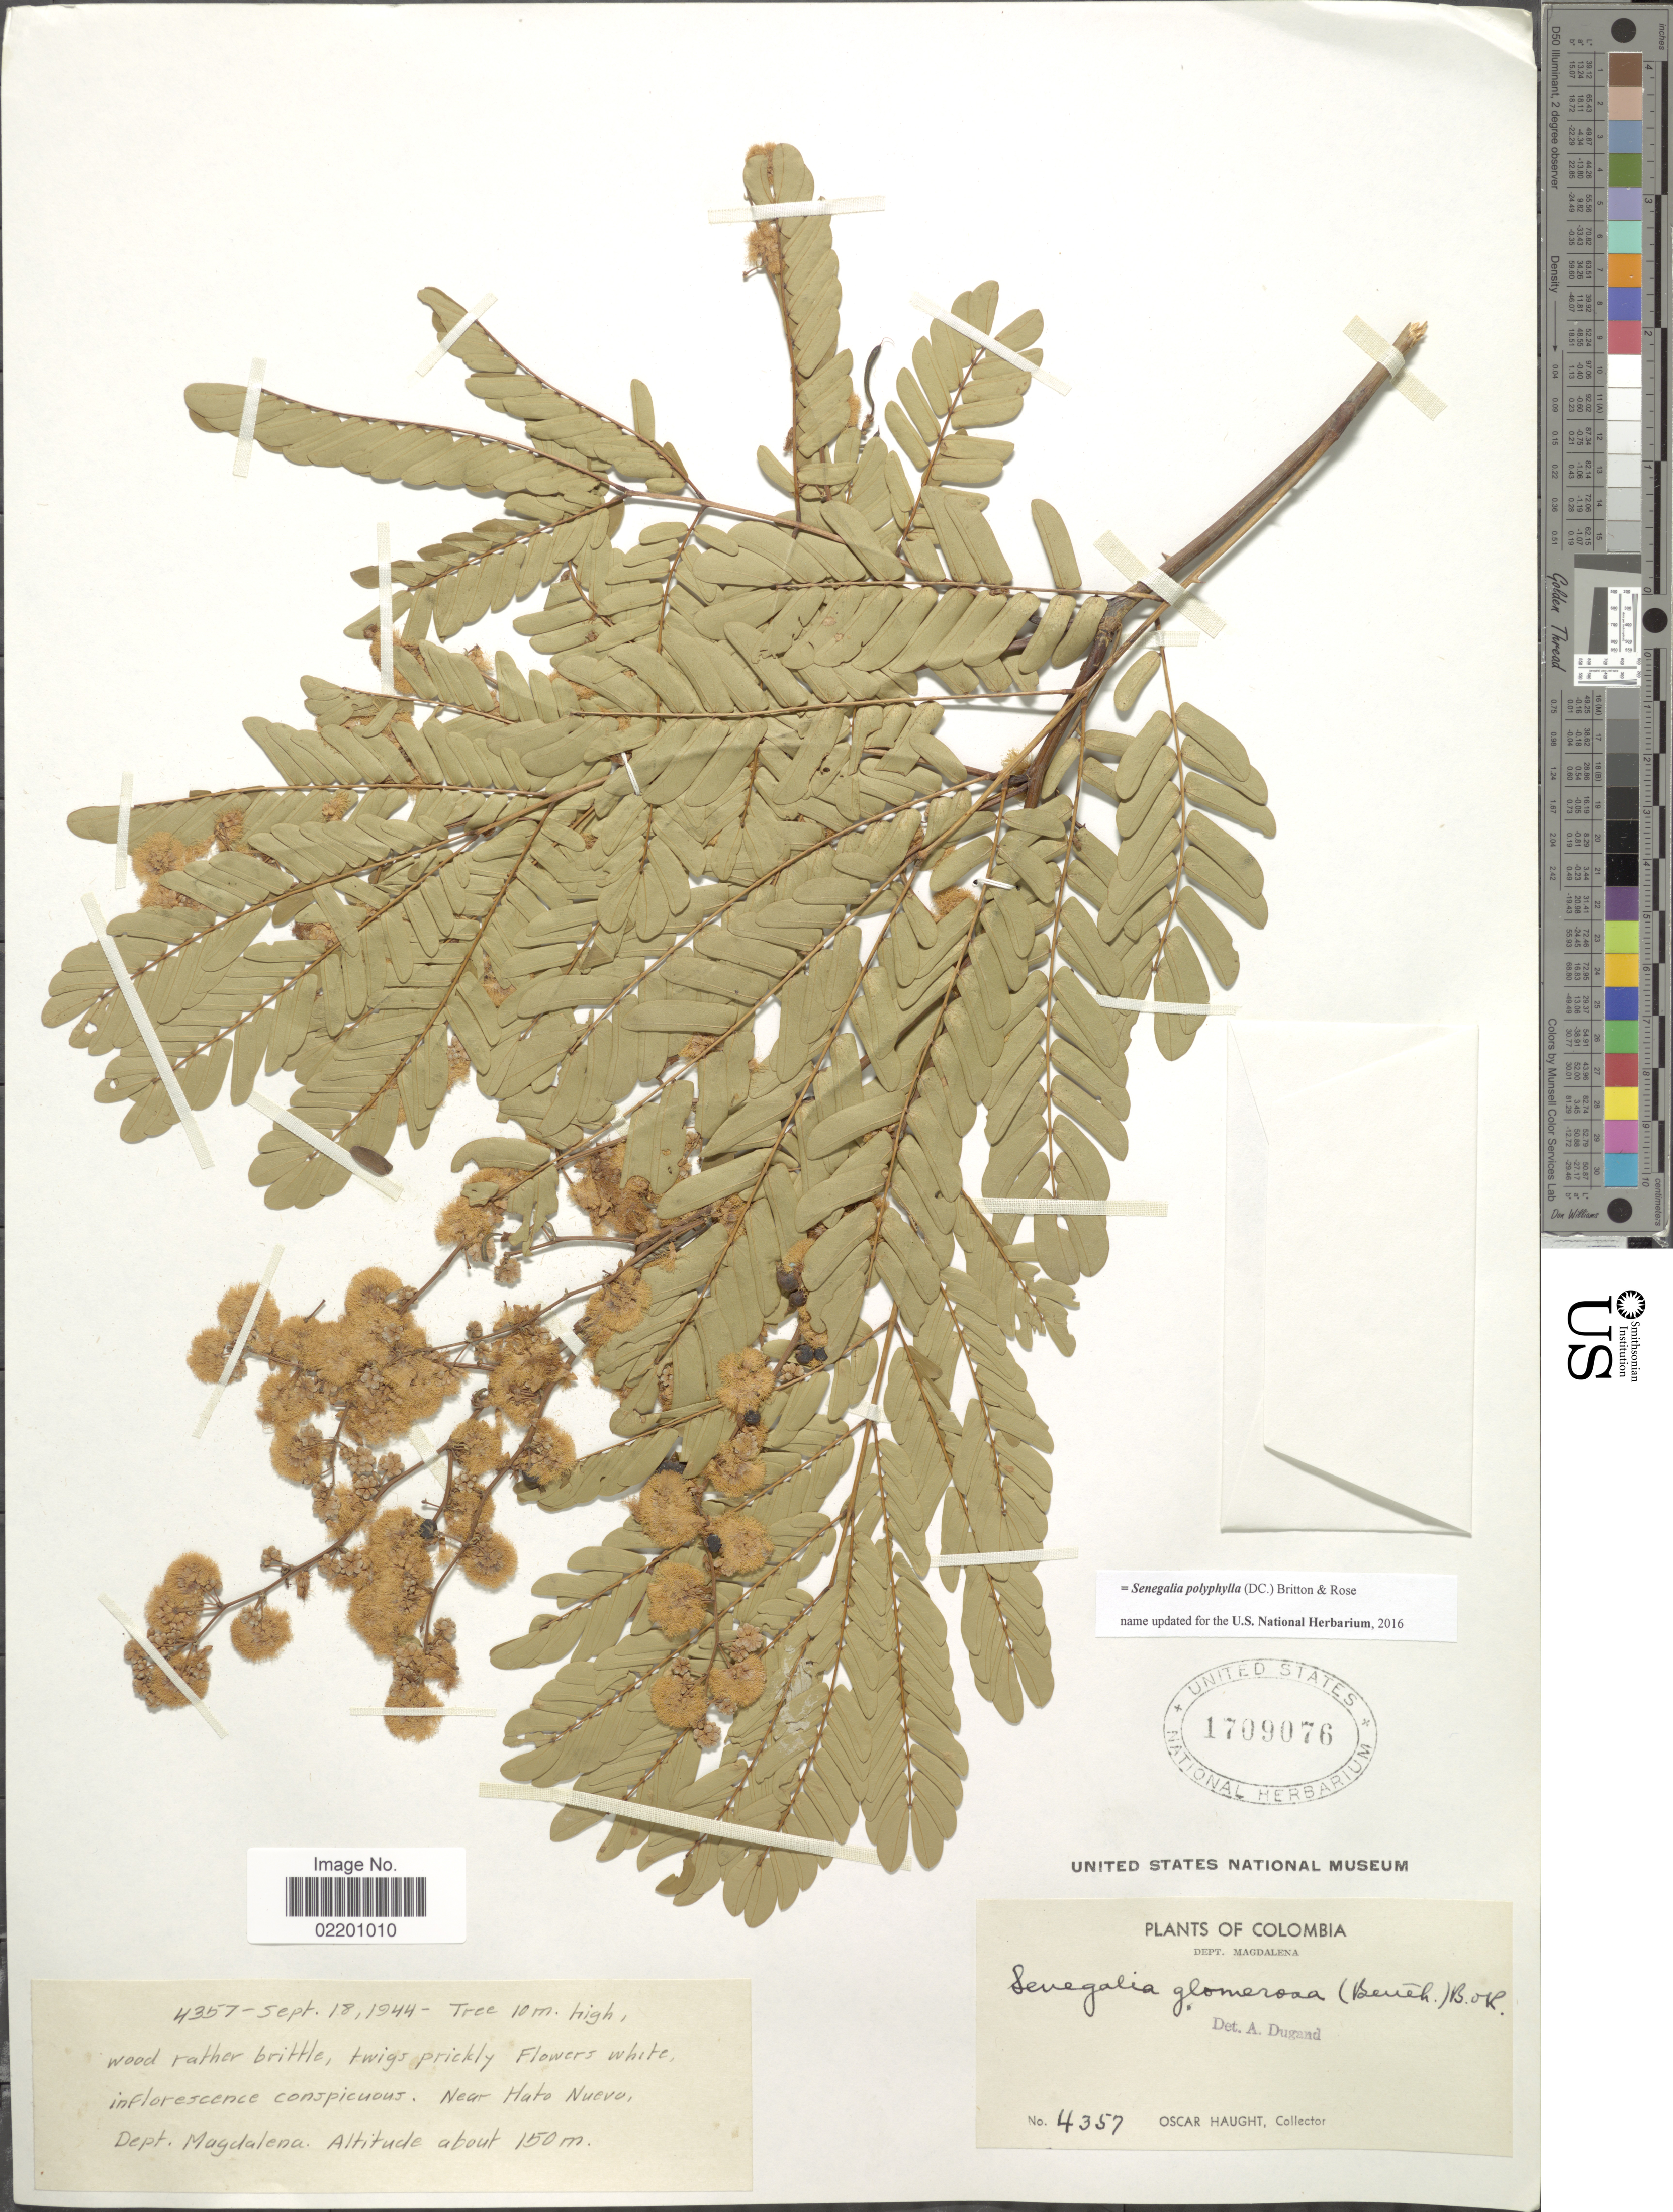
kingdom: Plantae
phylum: Tracheophyta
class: Magnoliopsida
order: Fabales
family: Fabaceae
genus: Senegalia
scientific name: Senegalia rhytidocarpa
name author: (L. Rico) Seigler & Ebinger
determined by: Santos, V. Terra dos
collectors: O. L. Haught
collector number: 4357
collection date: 1944-09-18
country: Colombia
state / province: Magdalena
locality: Near Hato Nuevo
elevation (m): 150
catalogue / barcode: US 1709076